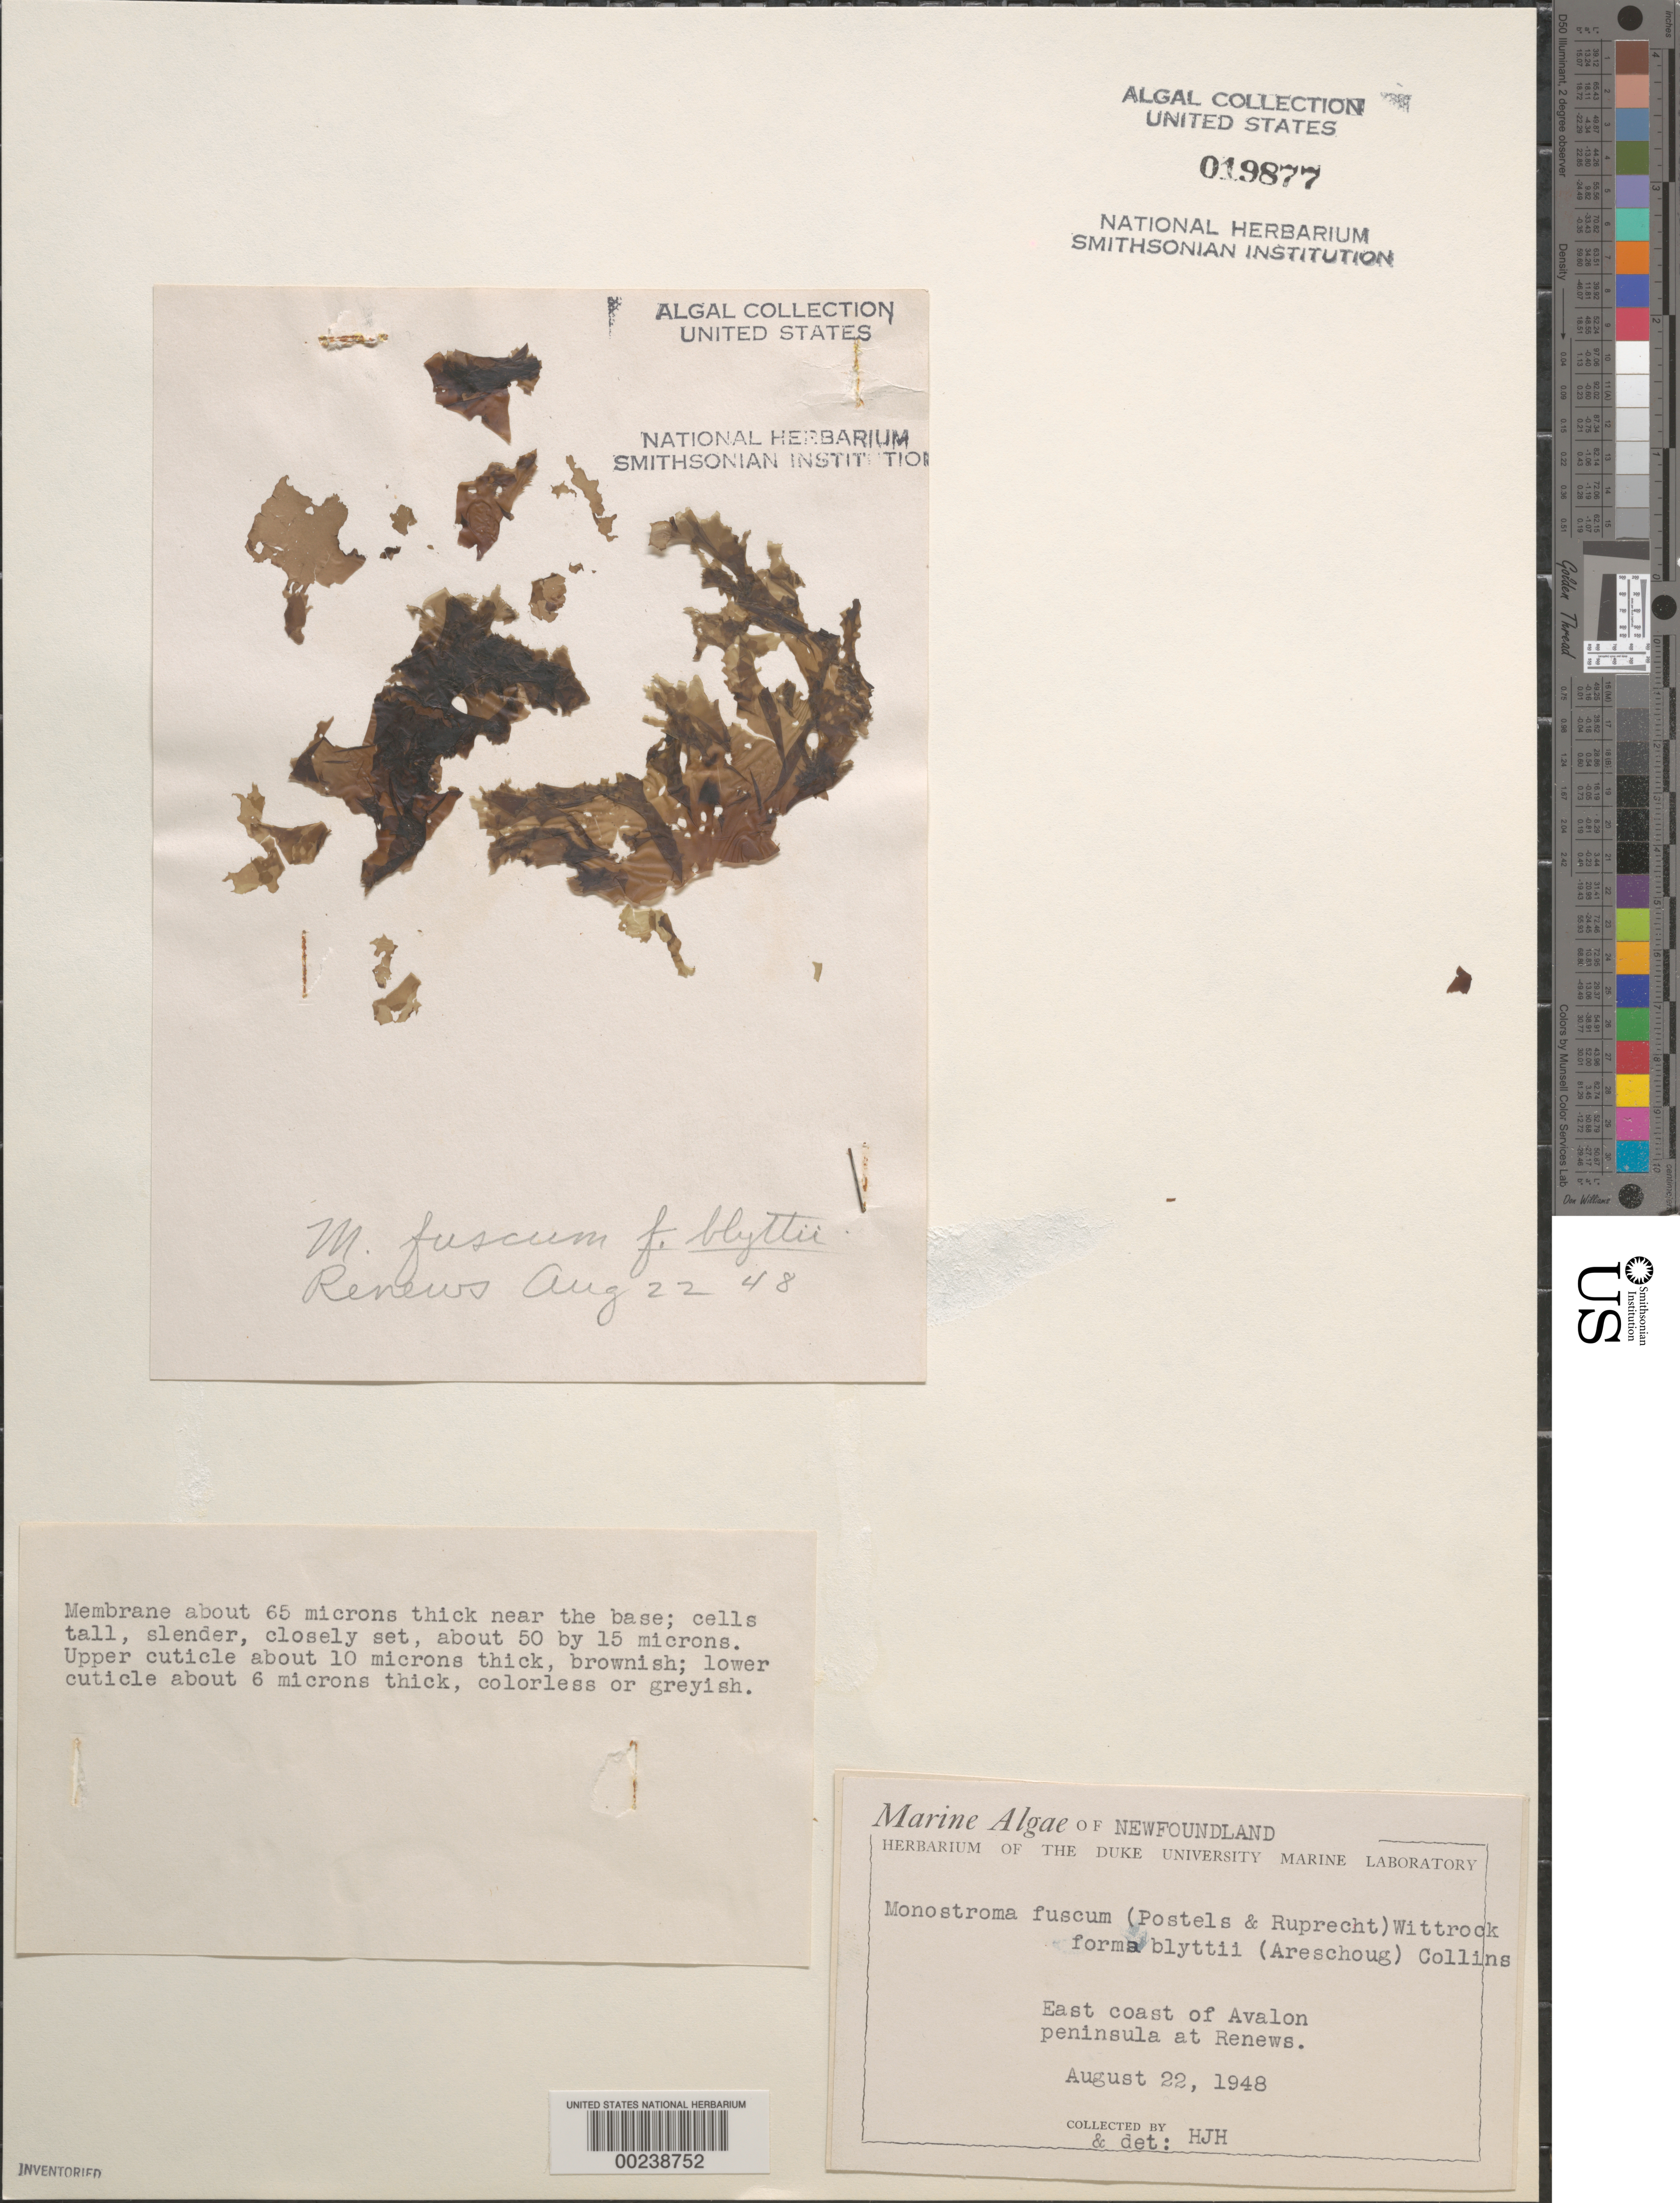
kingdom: Plantae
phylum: Chlorophyta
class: Ulvophyceae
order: Ulvales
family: Ulvaceae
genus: Ulvaria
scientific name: Ulvaria splendens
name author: (Rupr.) K.L.Vinogr.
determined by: Algae name updating Project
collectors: H. J. Humm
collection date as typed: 22 Aug 1948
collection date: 1948-08-22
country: Canada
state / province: Newfoundland and Labrador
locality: Renews, Avalon Peninsula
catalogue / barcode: US 19877